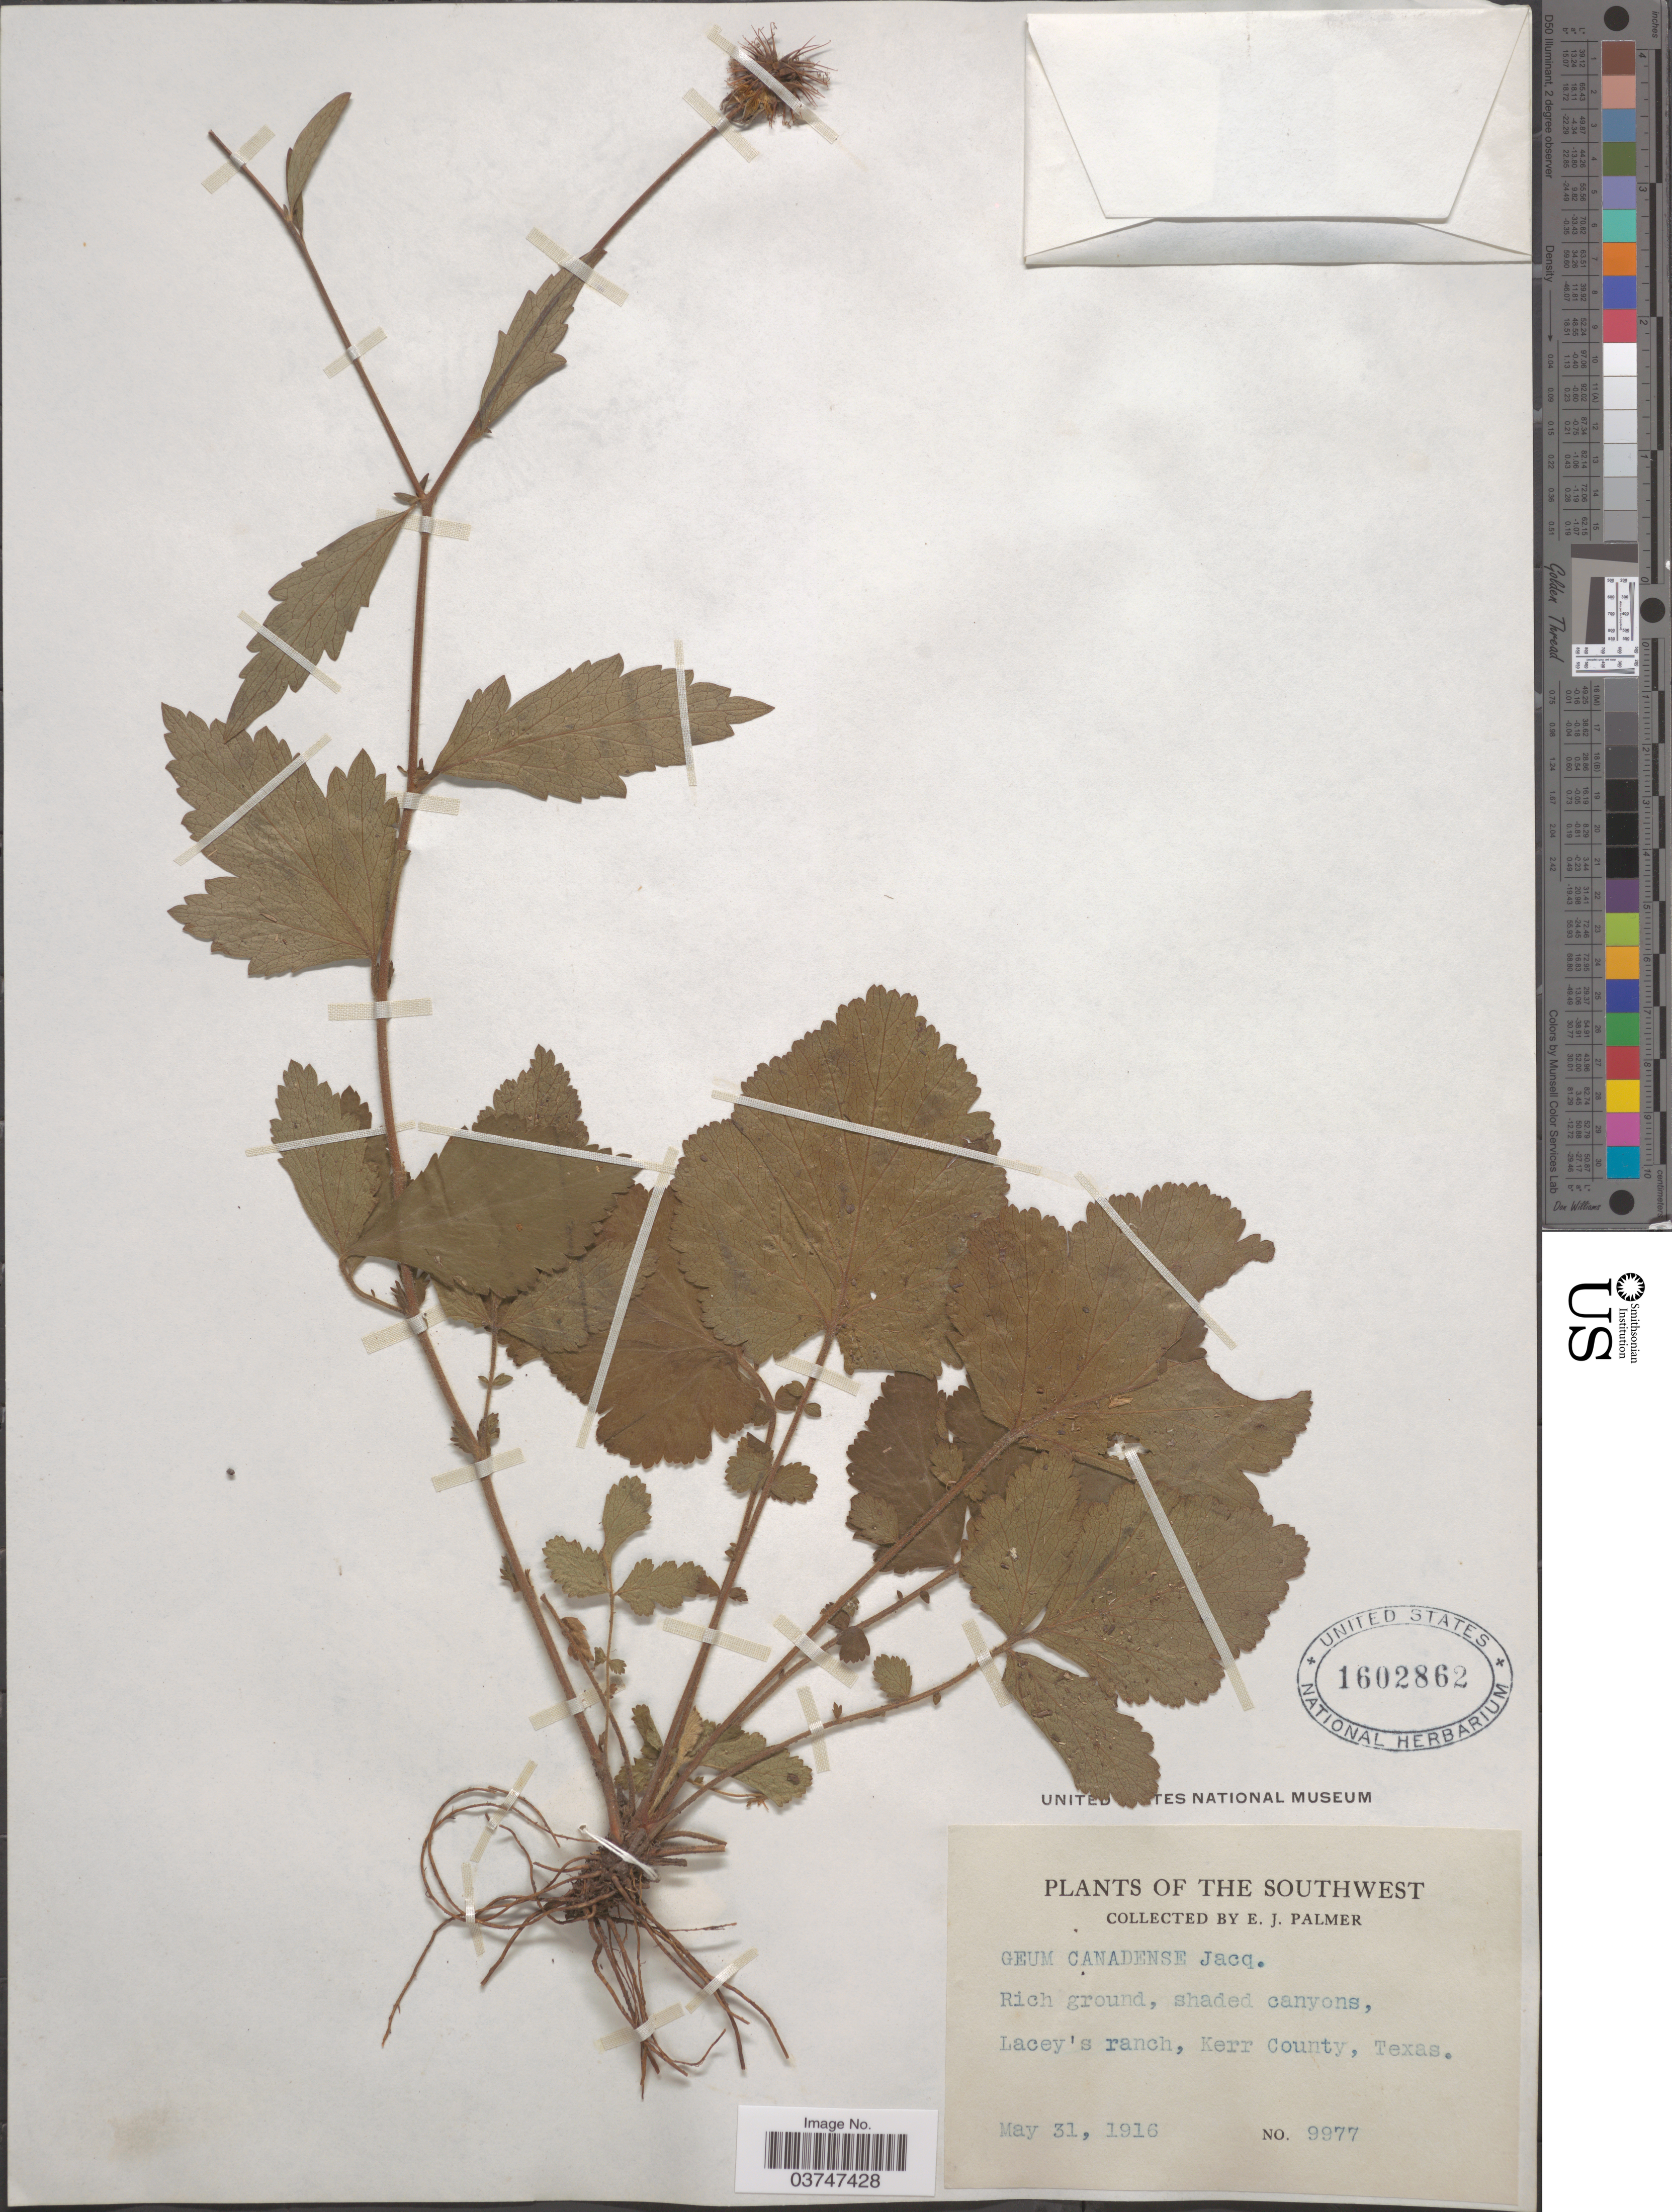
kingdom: Plantae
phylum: Tracheophyta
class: Magnoliopsida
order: Rosales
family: Rosaceae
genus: Geum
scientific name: Geum canadense var. camporum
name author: (Rydb.) Fernald & Weath.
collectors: E. J. Palmer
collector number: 9977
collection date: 1916-05-31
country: United States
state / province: Texas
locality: Southwest. Lacey's ranch, Kerr County.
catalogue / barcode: US 1602862